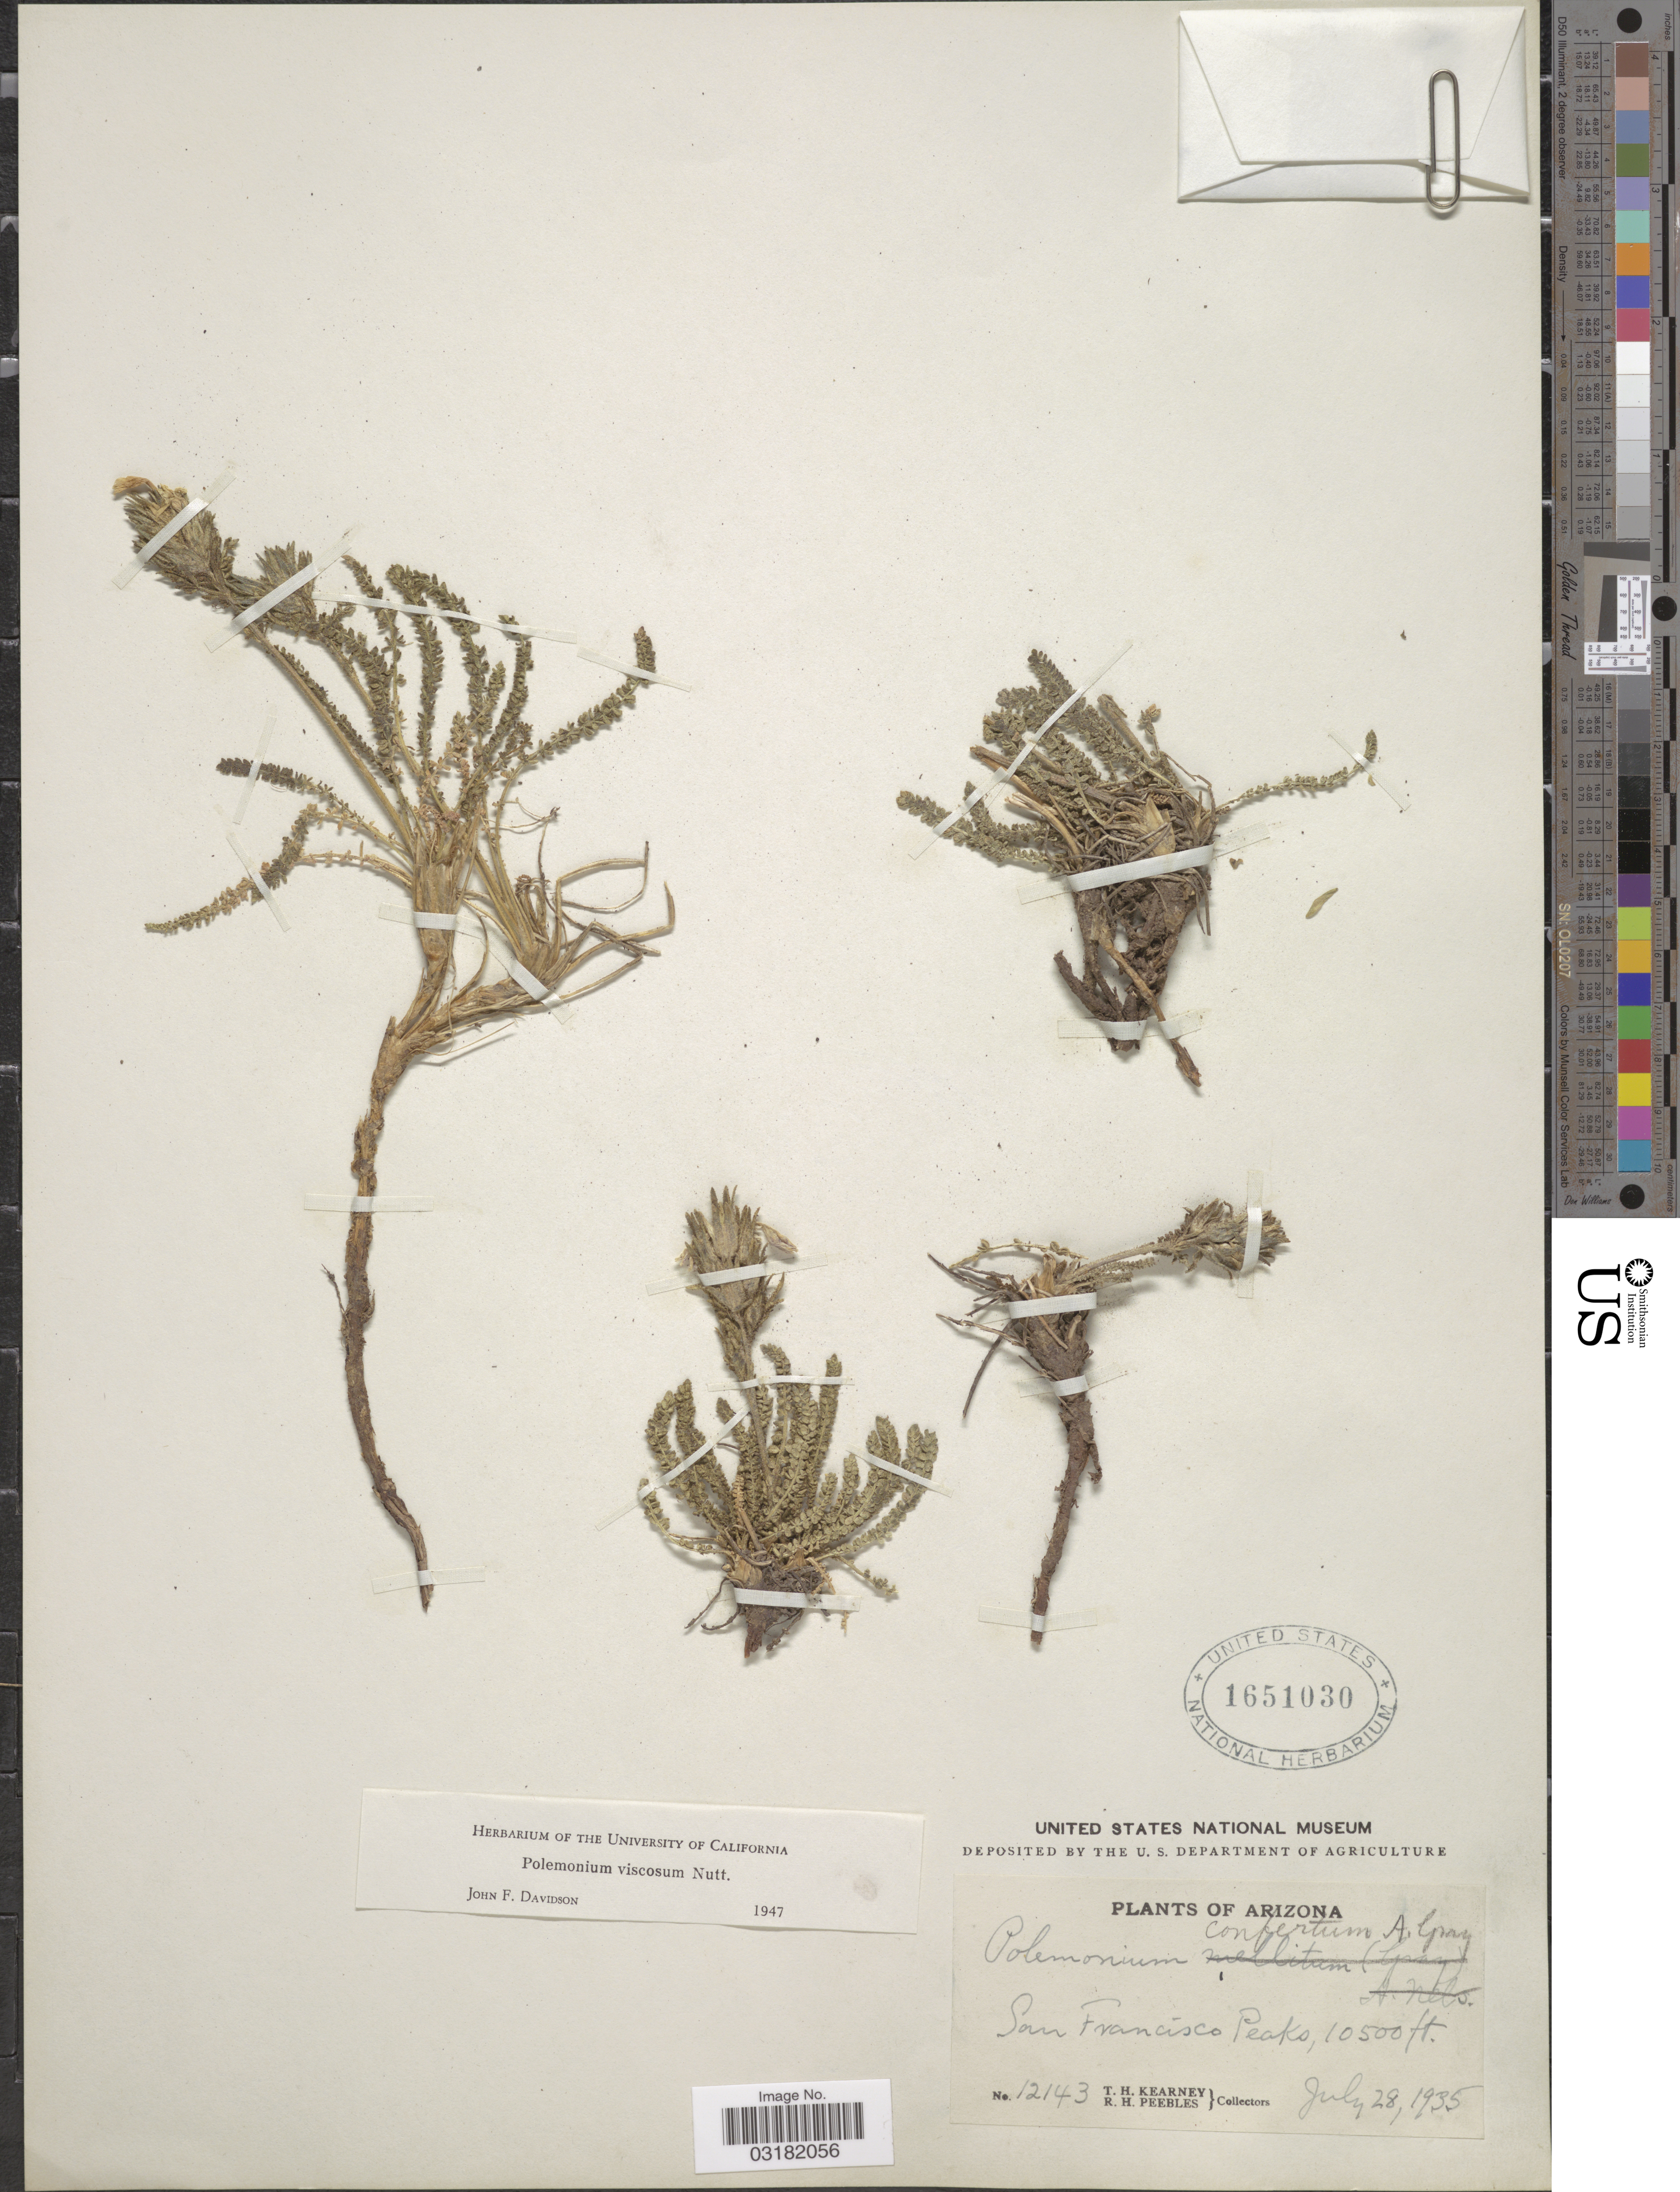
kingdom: Plantae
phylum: Tracheophyta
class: Magnoliopsida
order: Ericales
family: Polemoniaceae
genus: Polemonium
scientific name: Polemonium viscosum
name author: Nutt.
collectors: T. H. Kearney & R. H. Peebles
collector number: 12143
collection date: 1935-07-28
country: United States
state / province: Arizona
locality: San Francisco Peaks.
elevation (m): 3200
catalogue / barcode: US 1651030